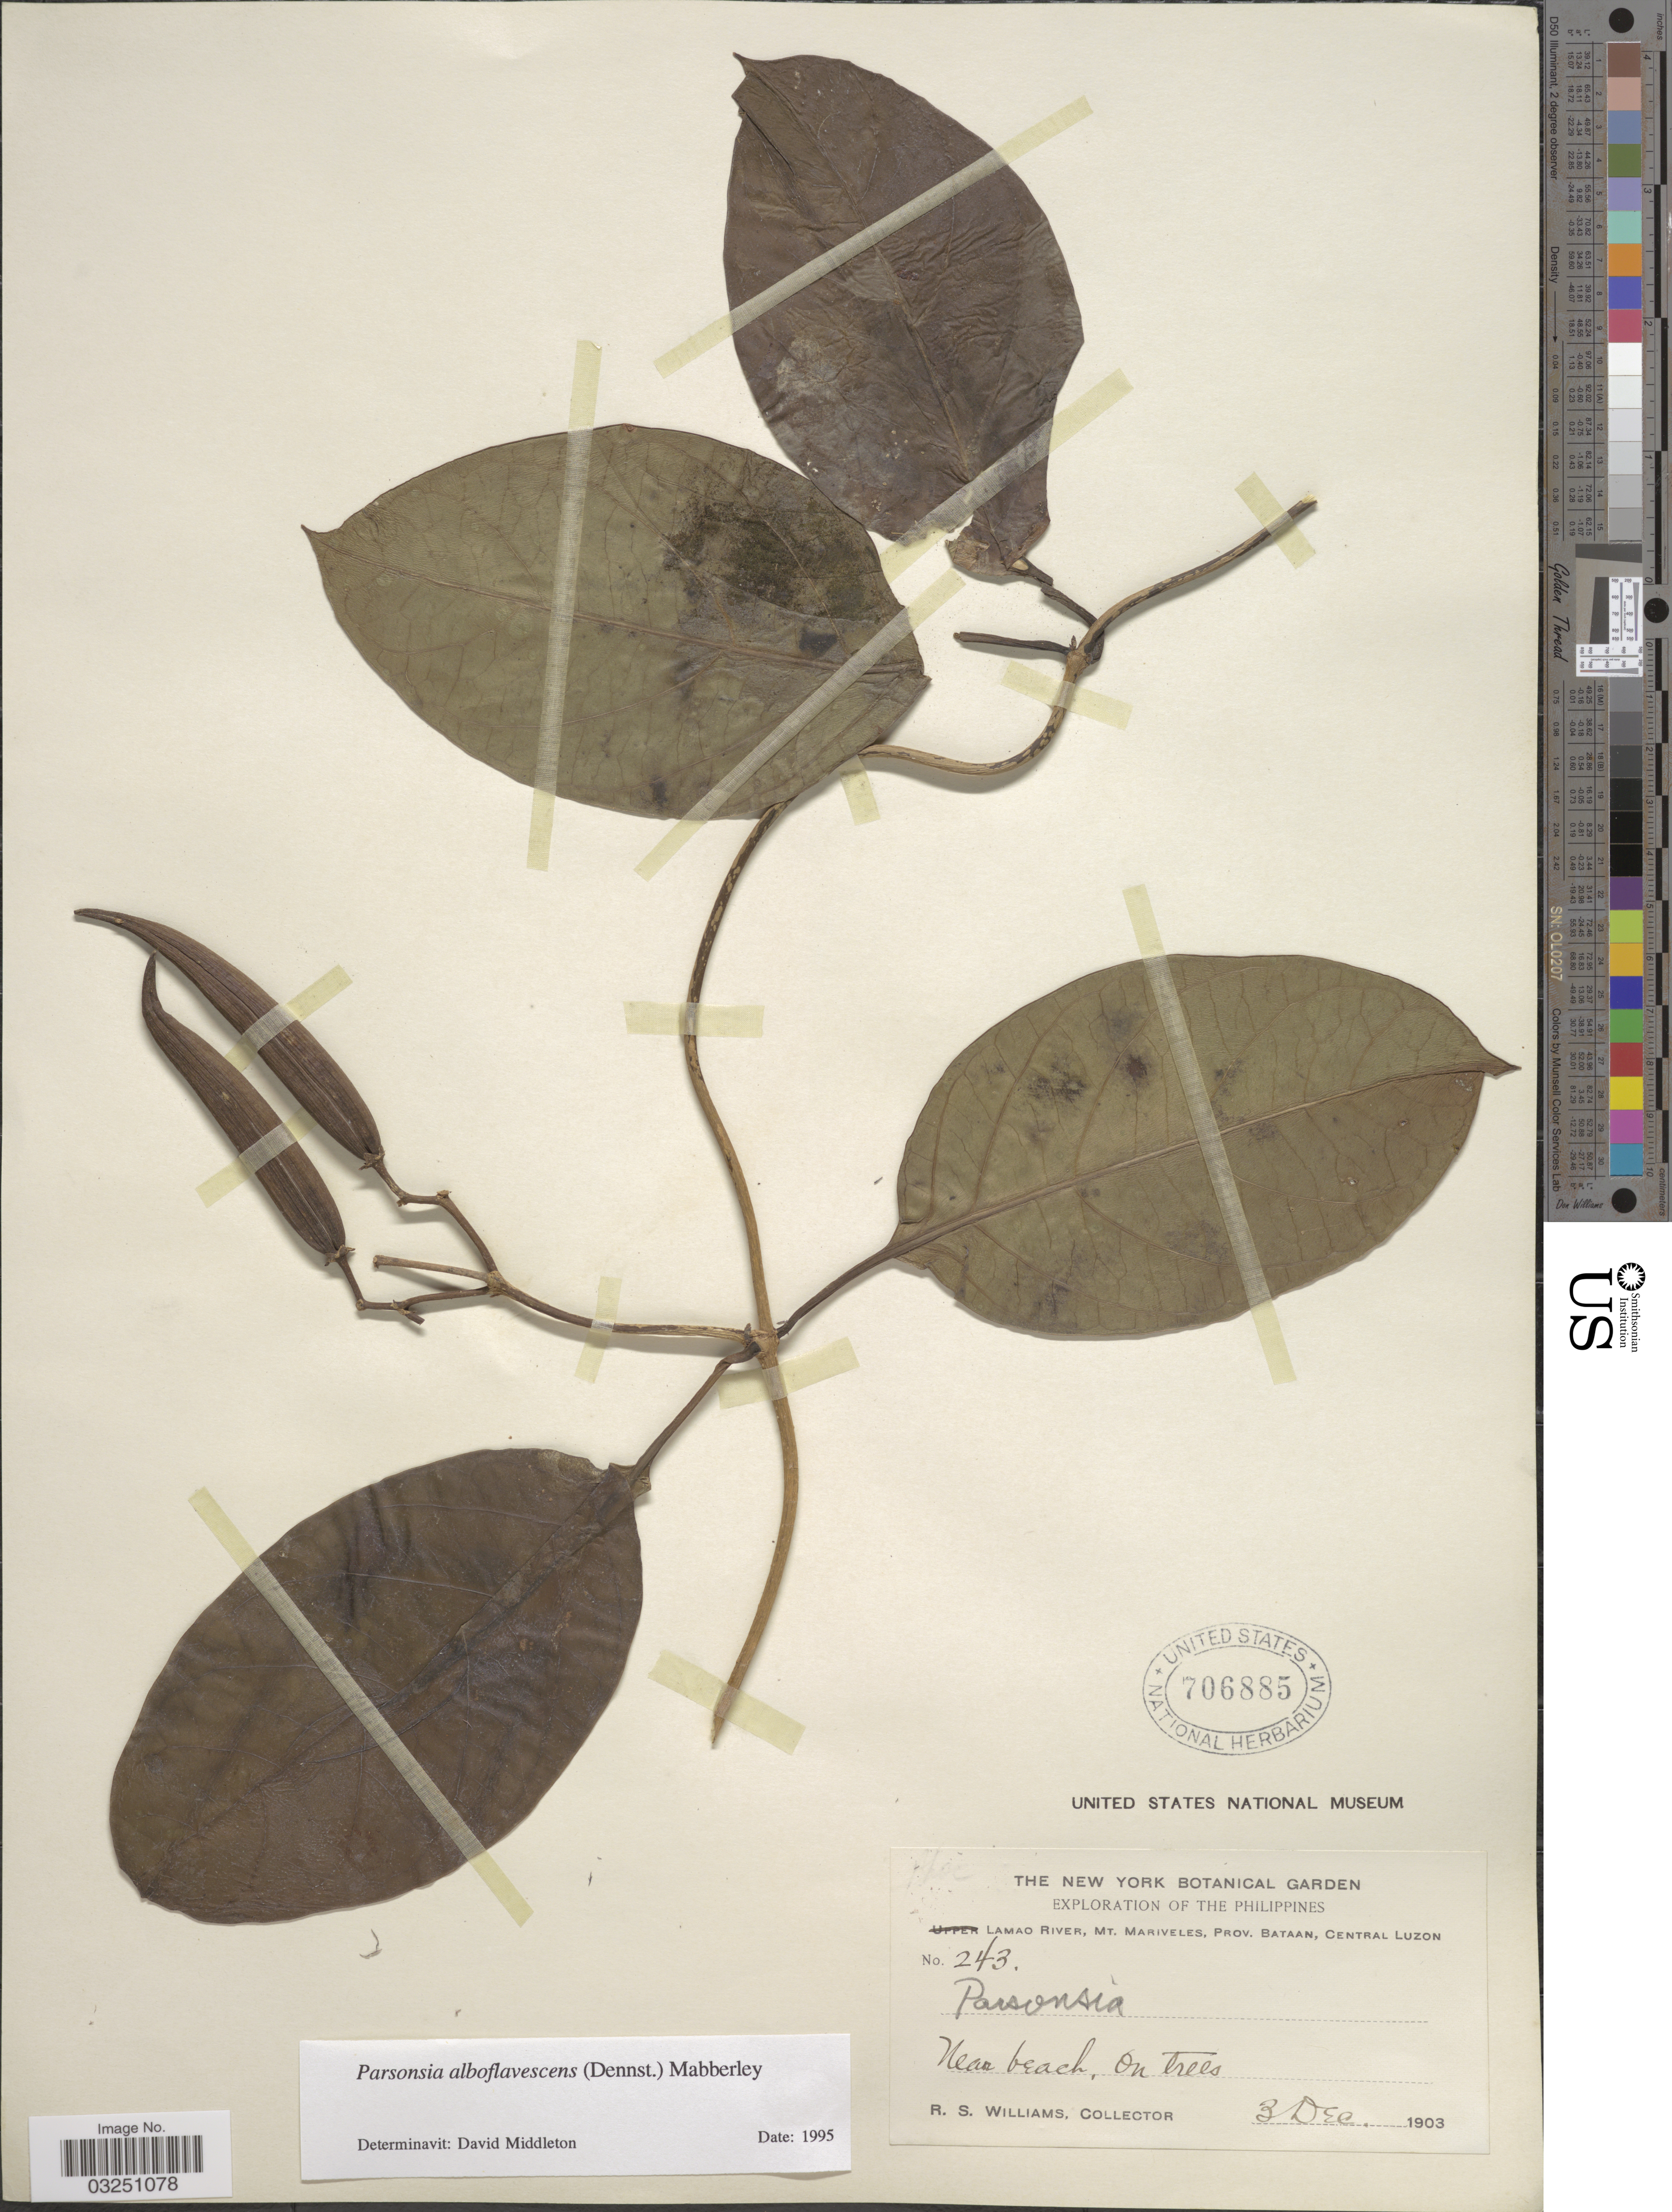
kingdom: Plantae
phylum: Tracheophyta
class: Magnoliopsida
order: Gentianales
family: Apocynaceae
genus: Parsonsia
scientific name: Parsonsia alboflavescens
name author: (Dennst.) Mabberley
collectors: R. S. Williams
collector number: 243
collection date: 1903-12-03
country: Philippines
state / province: Central Luzon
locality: Lamao River, Mt. Mariveles, Prov. Bataan, Central Luzon. Near beach.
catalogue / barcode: US 706885